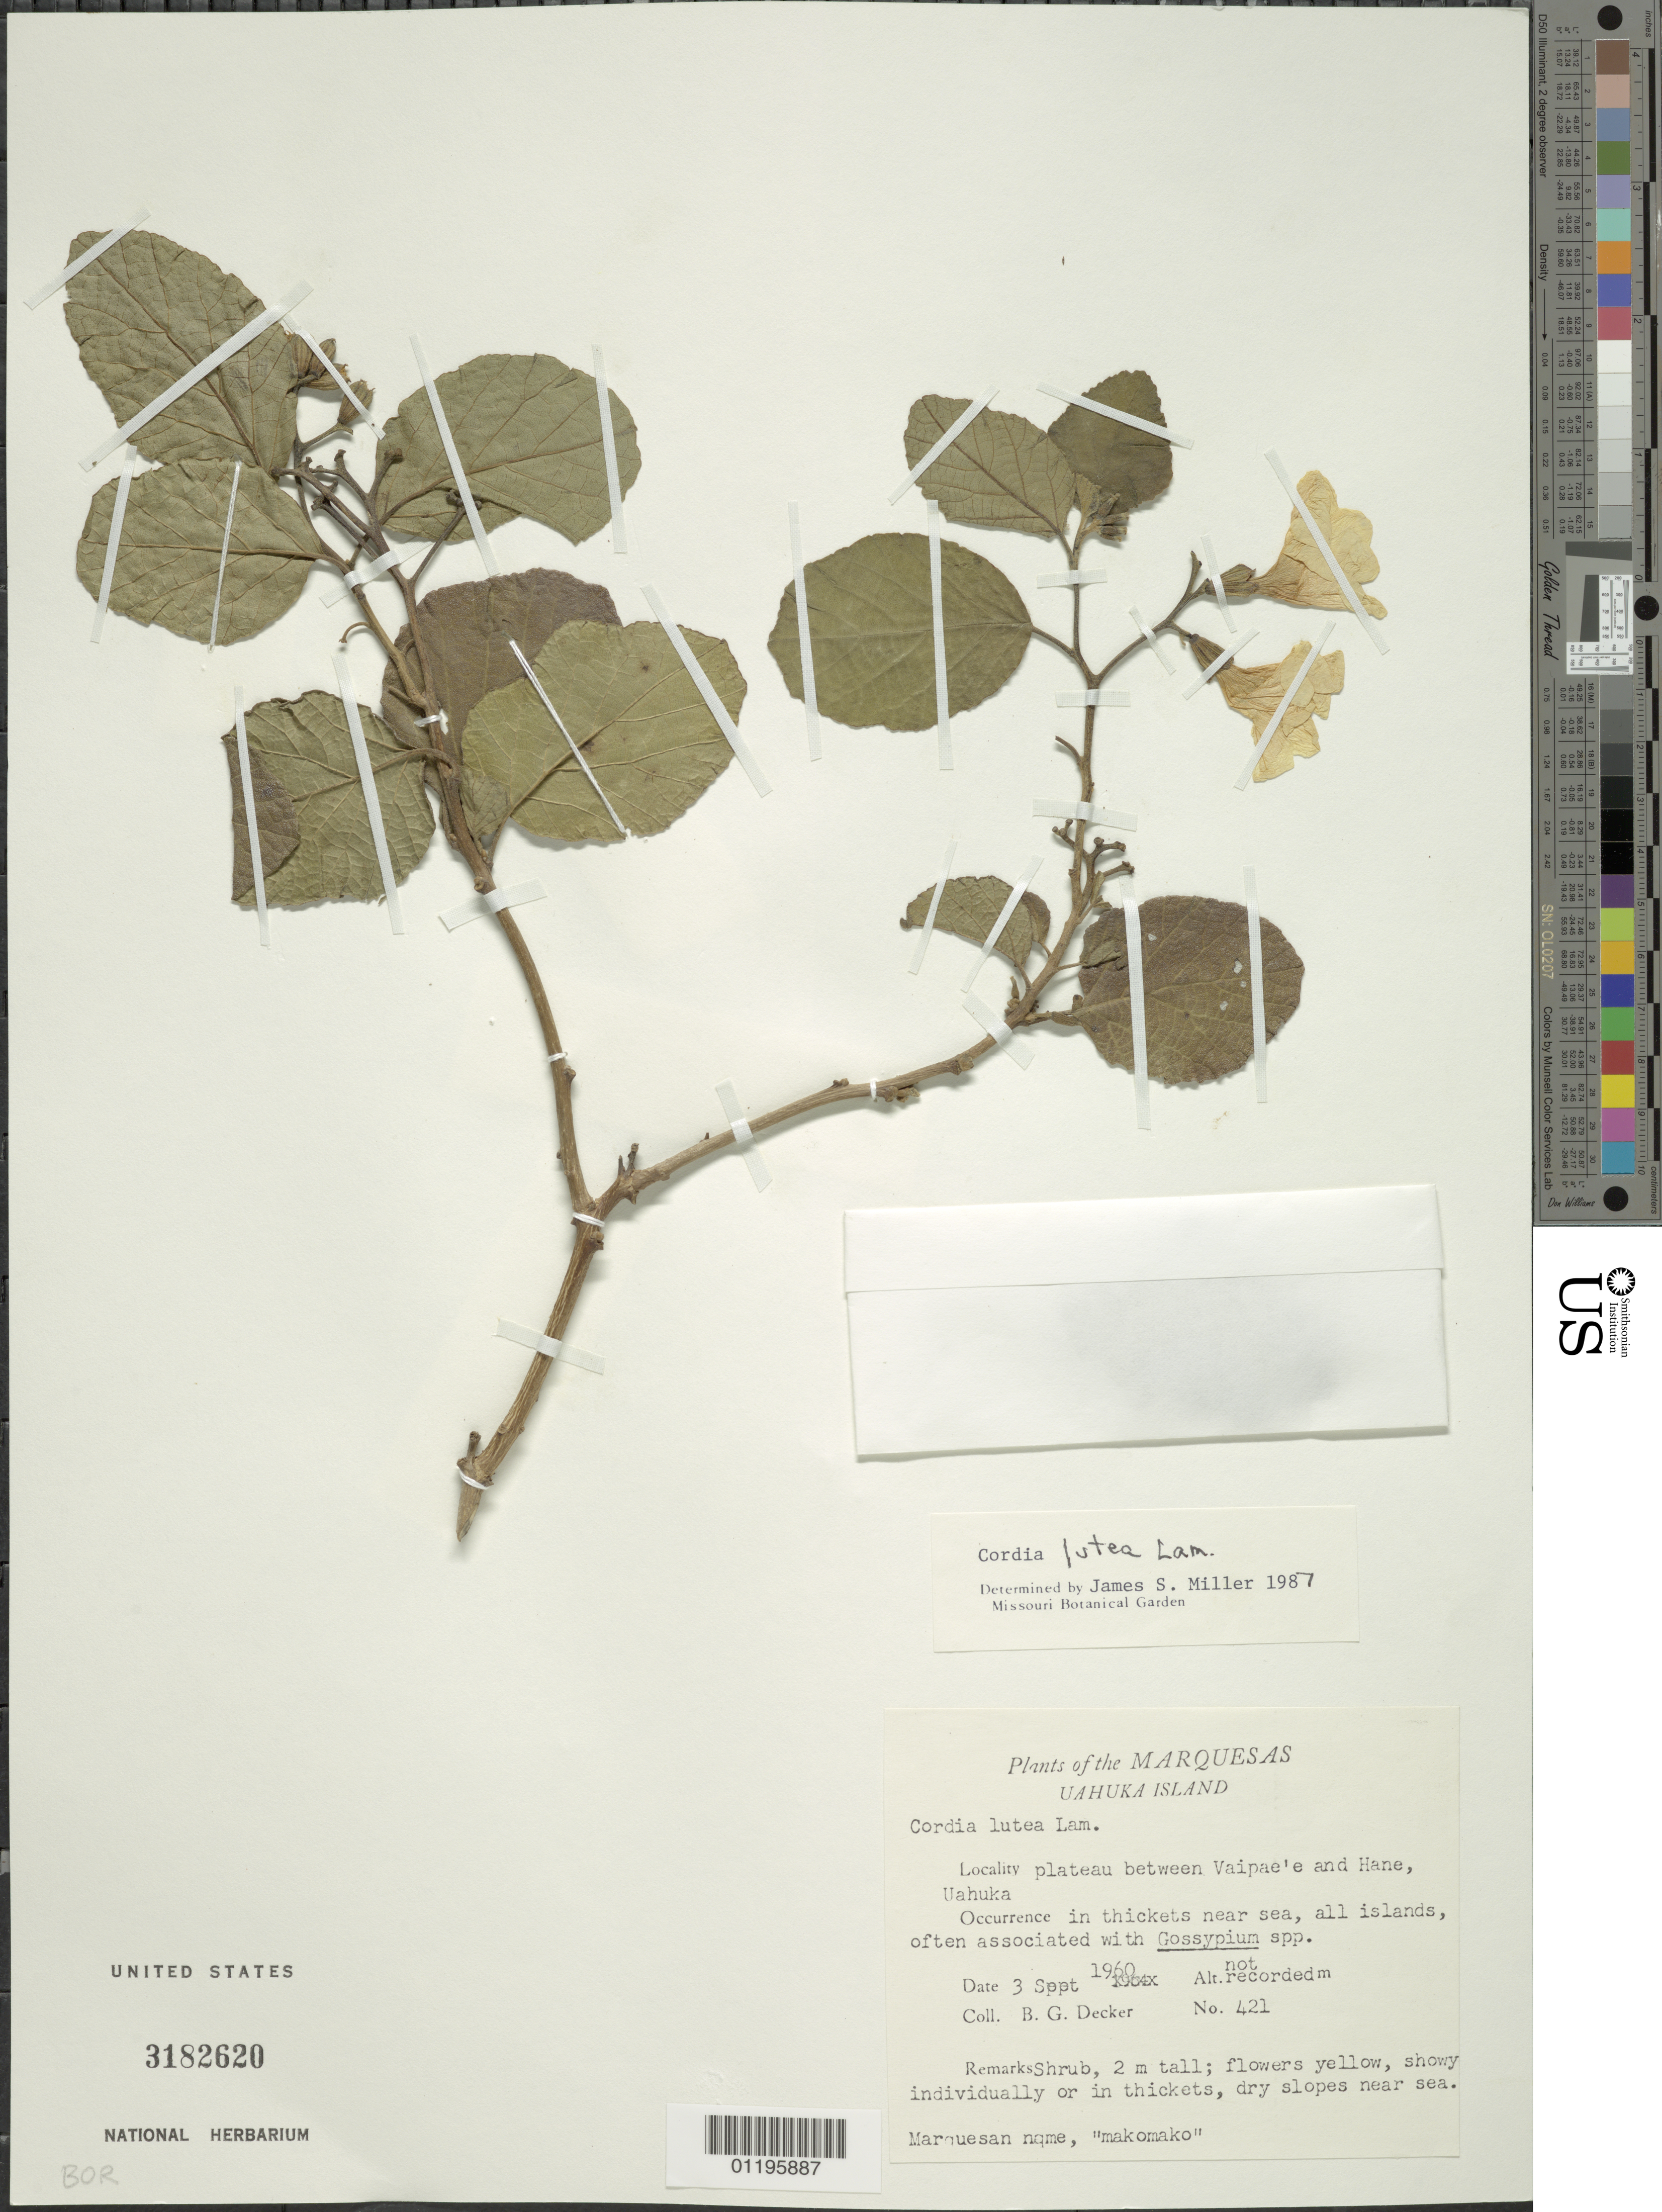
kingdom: Plantae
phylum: Tracheophyta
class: Magnoliopsida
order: Boraginales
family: Cordiaceae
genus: Cordia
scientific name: Cordia lutea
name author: Lam.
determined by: Miller, James S., (MO), Missouri Botanical Garden (UNITED STATES)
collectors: B. G. Decker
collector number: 421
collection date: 1960-09-03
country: French Polynesia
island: Ua Huka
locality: Plateau between Vaipae'e and Hane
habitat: In thickets on dry slopes near the sea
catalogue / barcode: US 3182620